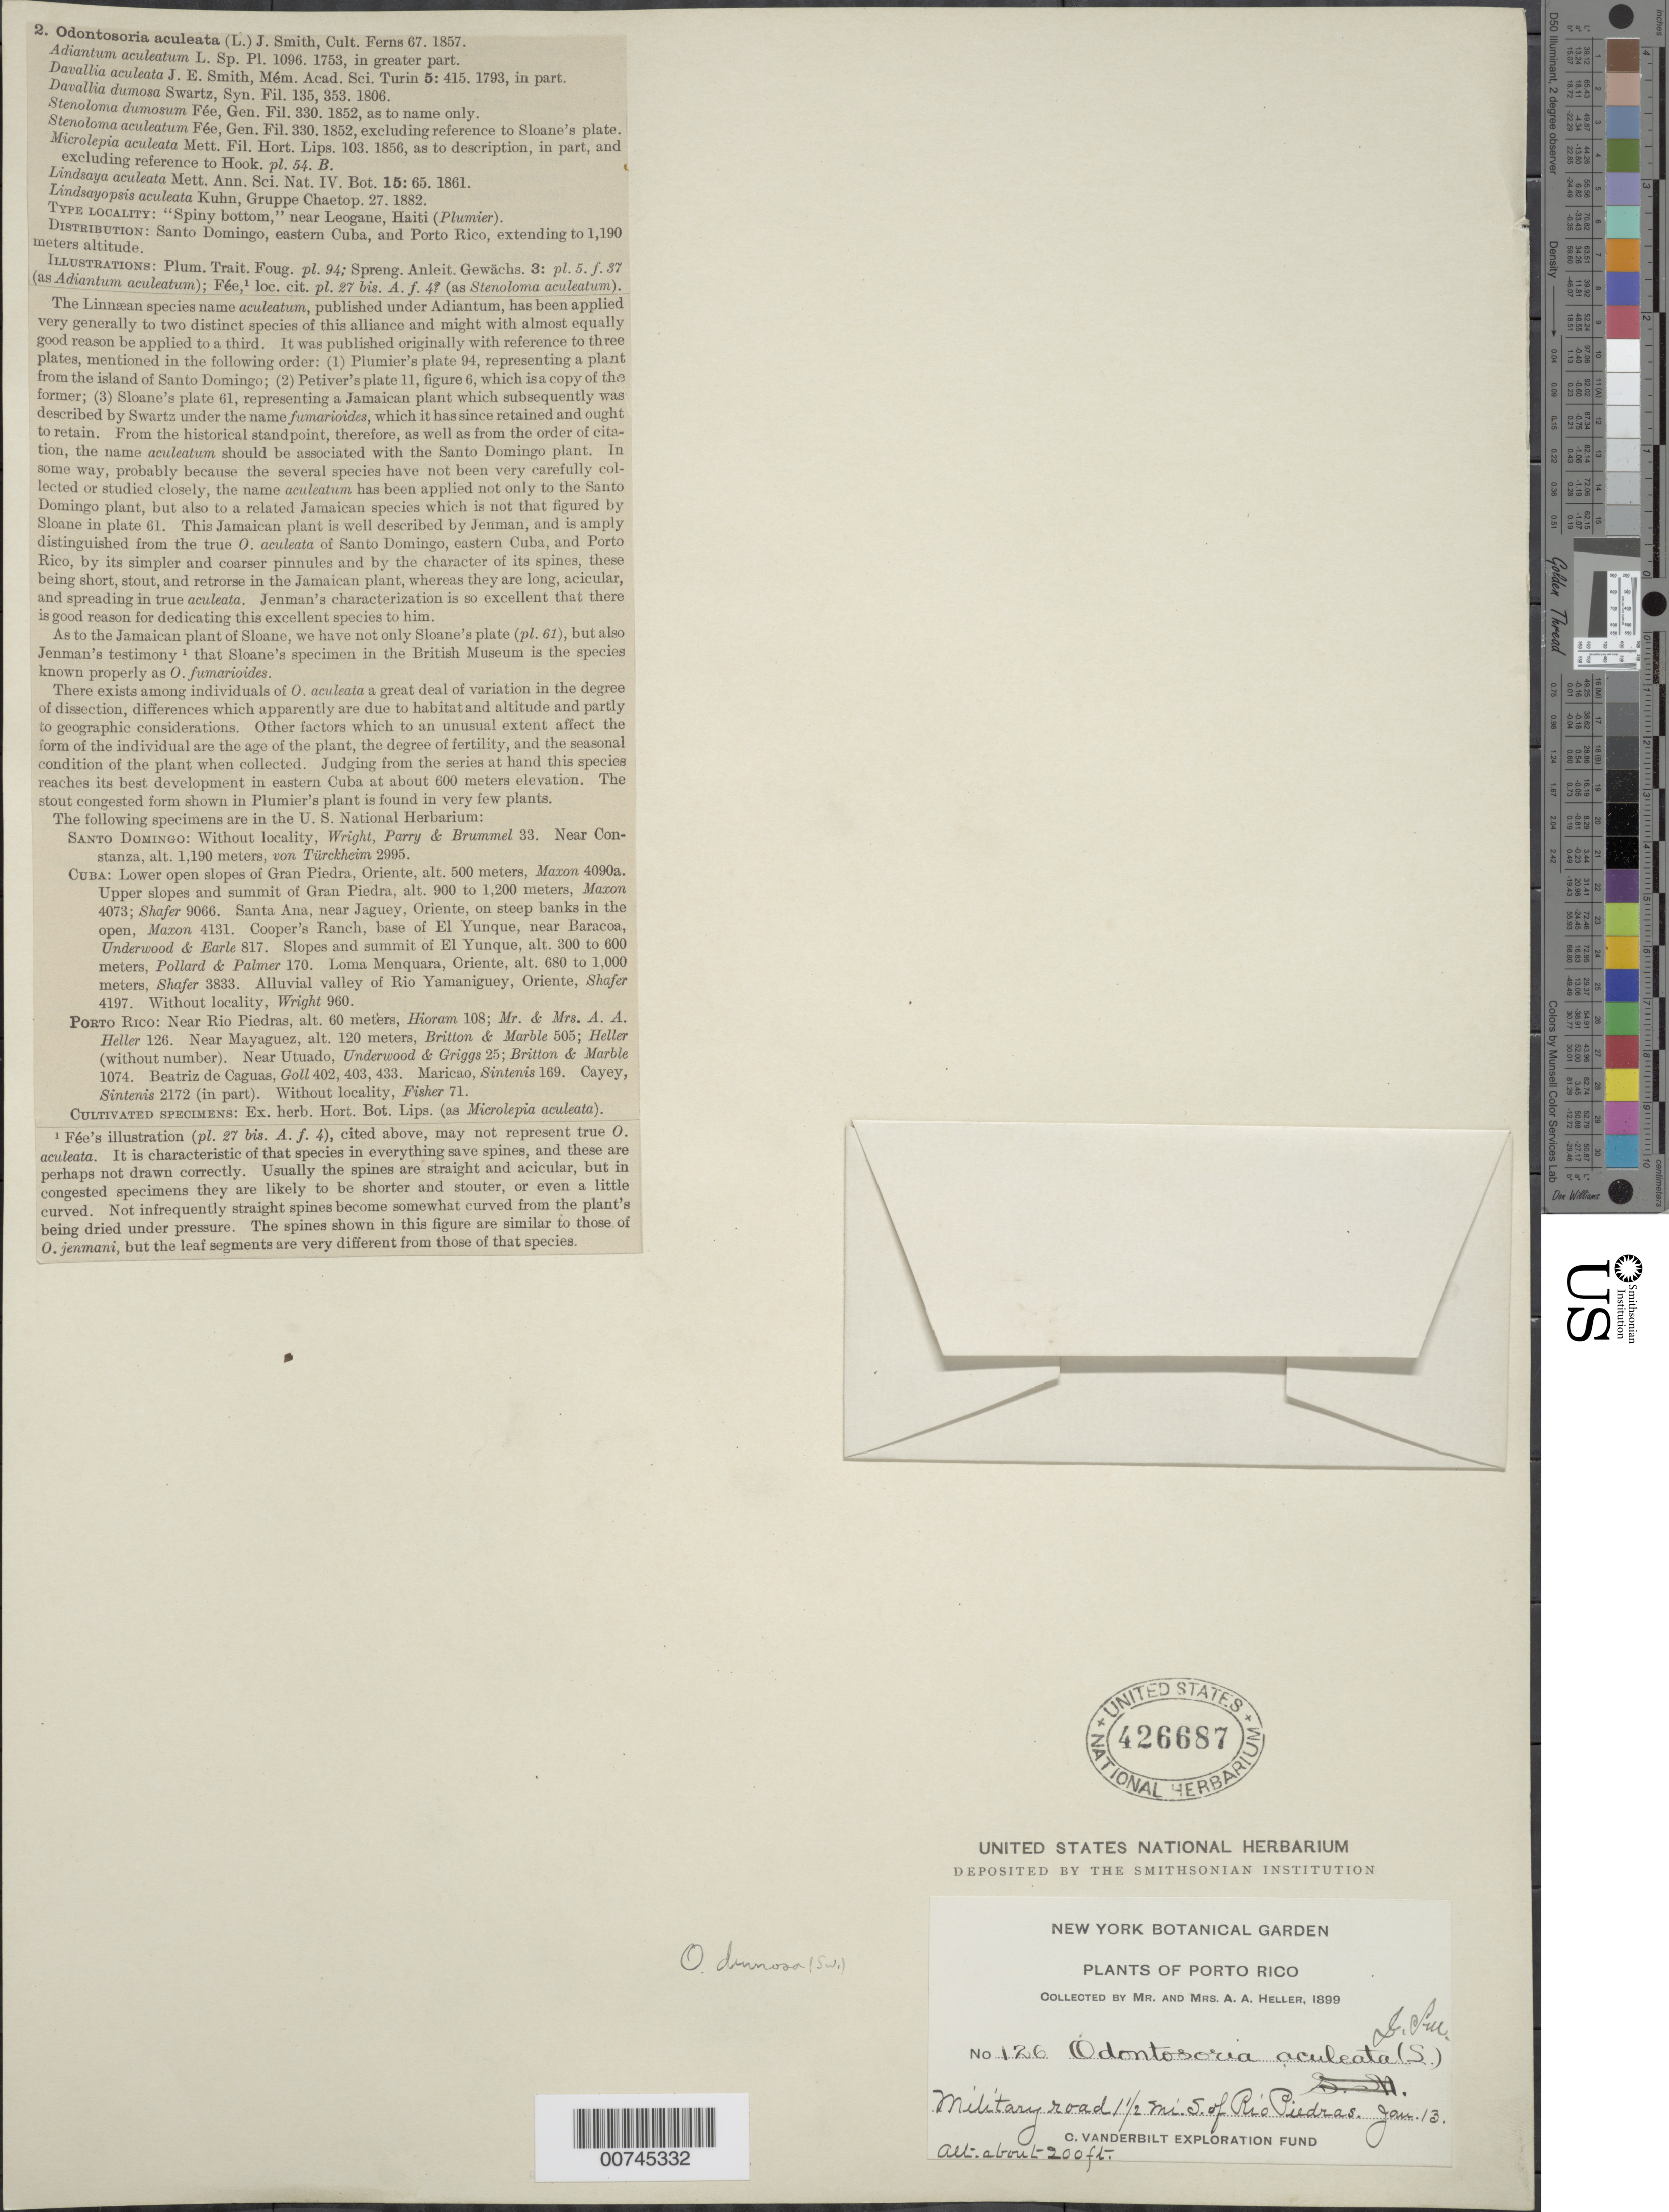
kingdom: Plantae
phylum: Tracheophyta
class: Polypodiopsida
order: Polypodiales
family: Lindsaeaceae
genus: Odontosoria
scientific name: Odontosoria aculeata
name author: (L.) J. Sm.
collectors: A. A. Heller & E. G. Heller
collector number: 126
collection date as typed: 13 Jan 1899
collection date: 1899-01-13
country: Puerto Rico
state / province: San Juan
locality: Military road 1 1/2 mi. S of Río Piedras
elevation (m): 61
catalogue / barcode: US 426687